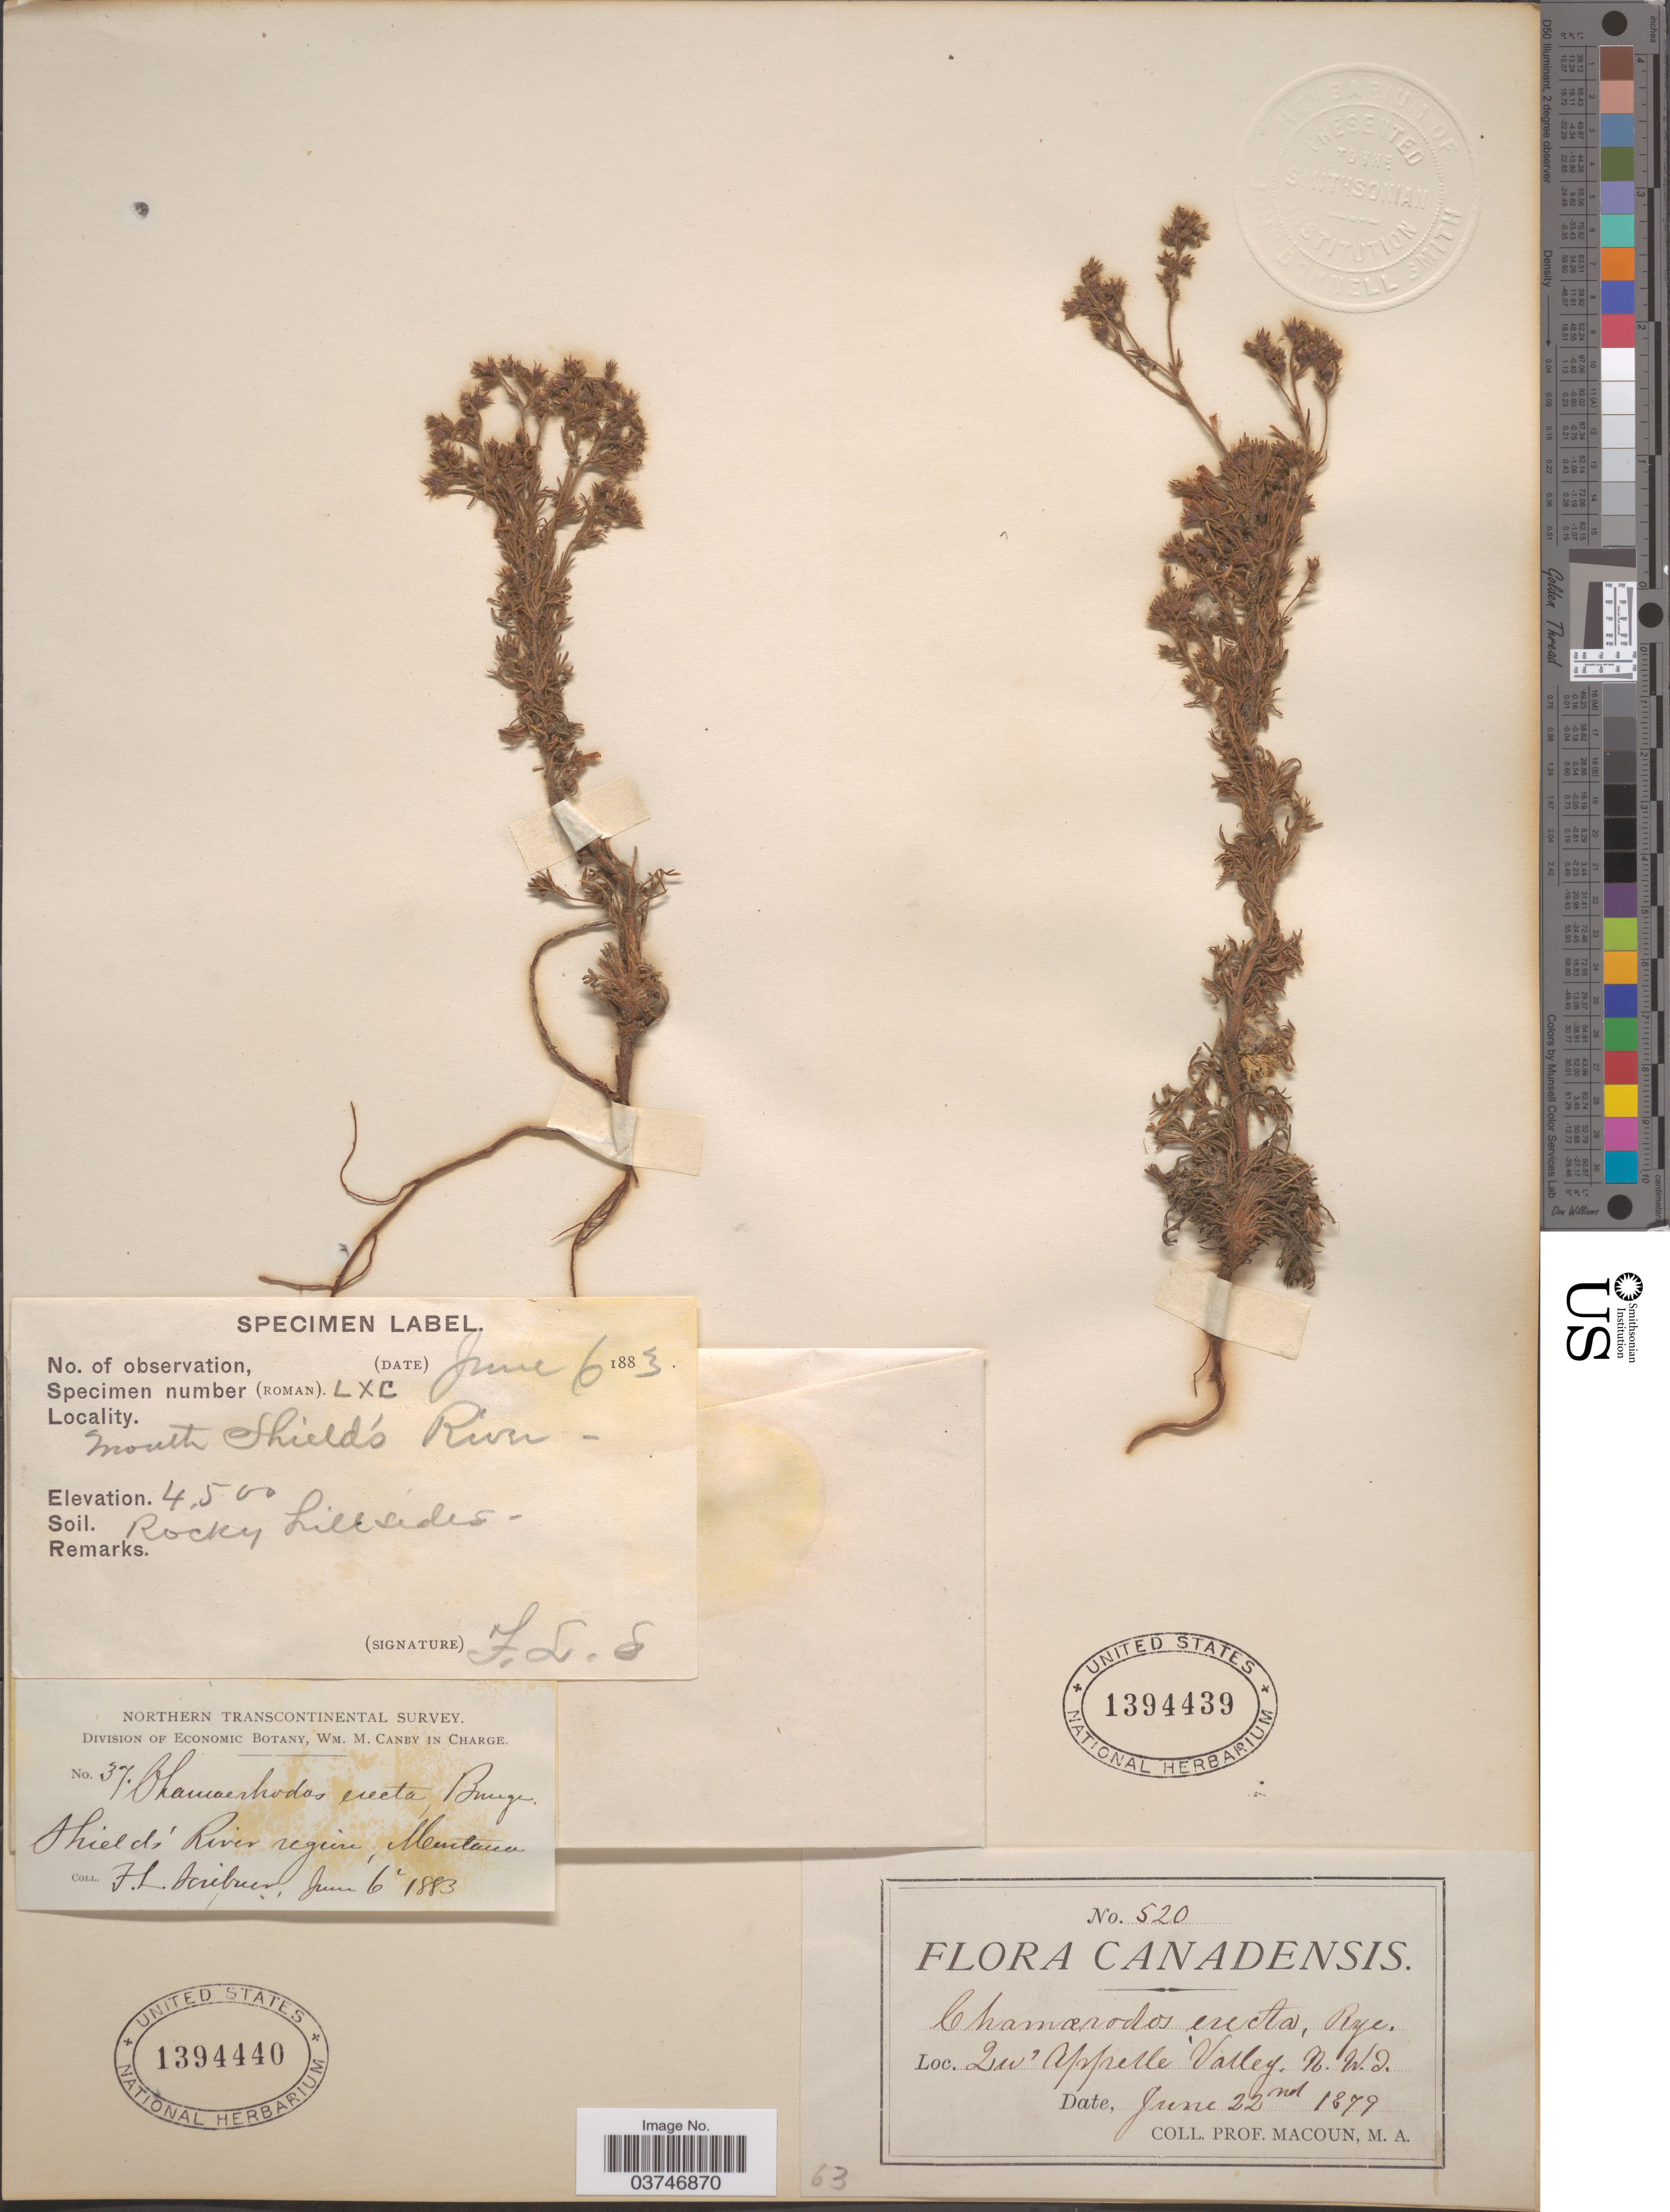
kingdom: Plantae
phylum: Tracheophyta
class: Magnoliopsida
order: Rosales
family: Rosaceae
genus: Chamaerhodos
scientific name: Chamaerhodos erecta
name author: (L.) Bunge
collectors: Prof. Macoun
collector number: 520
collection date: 1879-06-22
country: Canada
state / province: Northwest Territories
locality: Lw' Appelle Valley.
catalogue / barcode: US 1394439